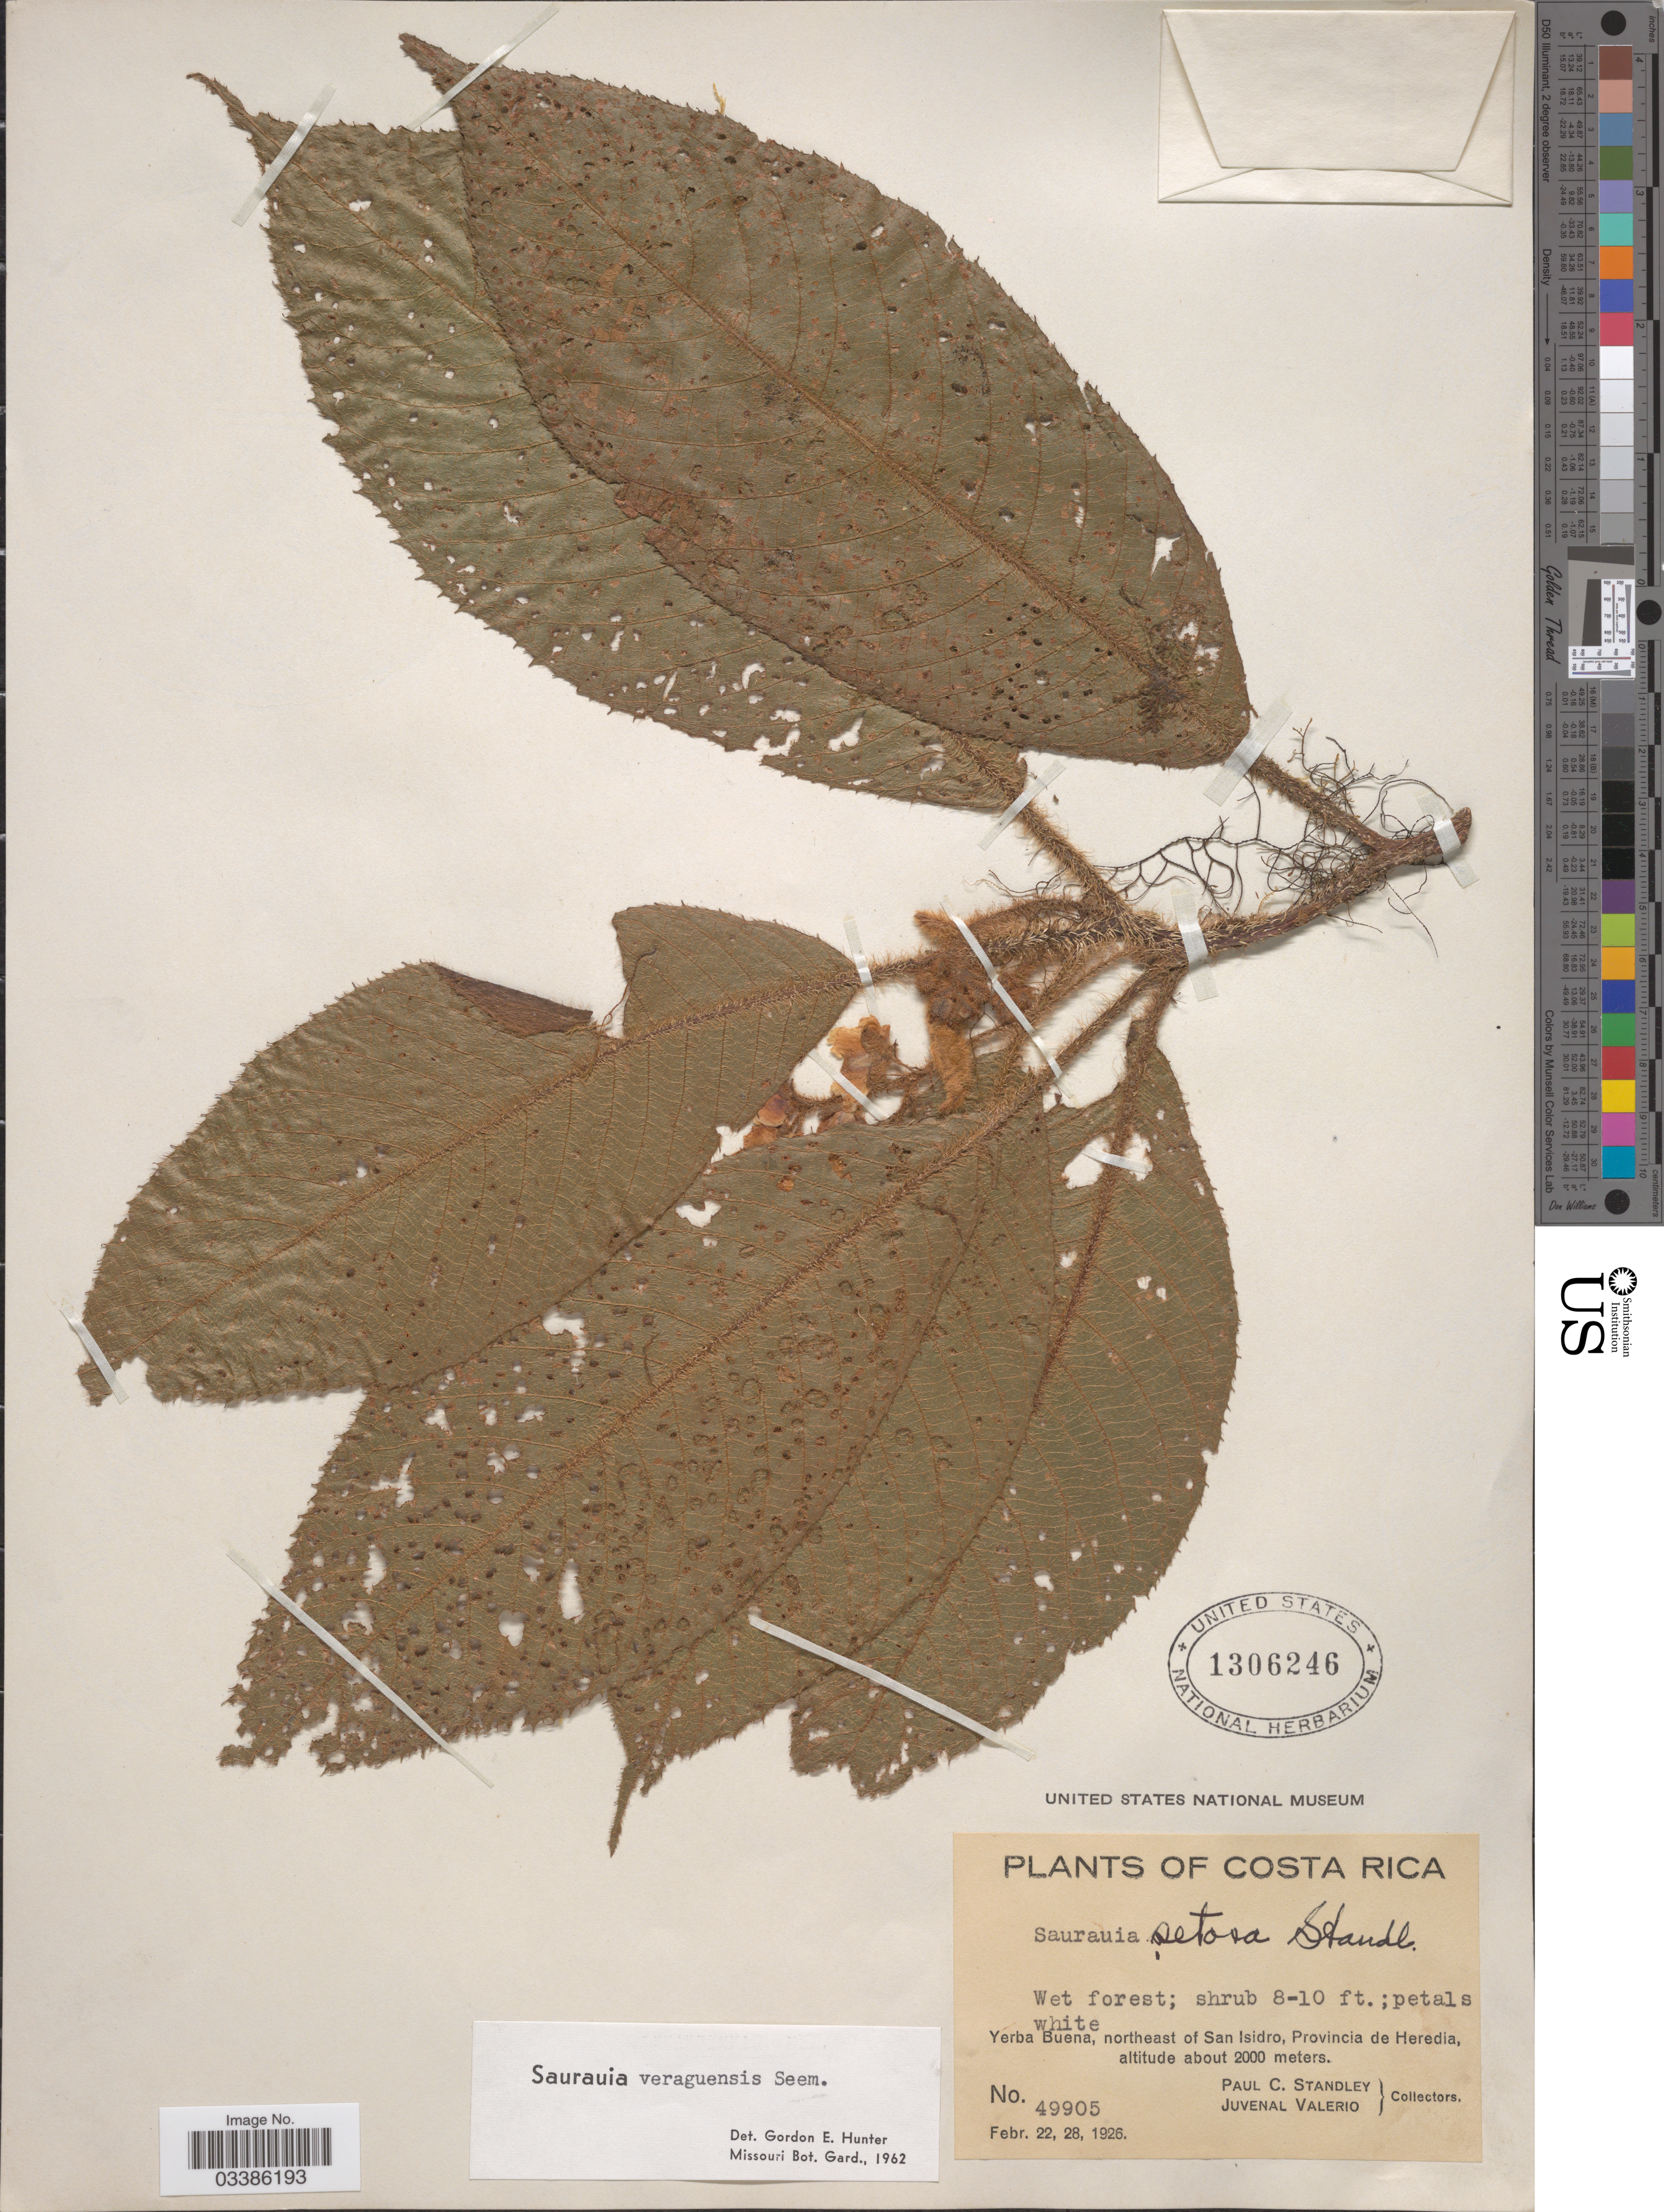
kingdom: Plantae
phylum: Tracheophyta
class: Magnoliopsida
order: Ericales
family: Actinidiaceae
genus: Saurauia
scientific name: Saurauia veraguasensis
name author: Seem.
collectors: P. C. Standley & J. Valerio R.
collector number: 49905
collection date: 1926-02-22/1926-02-28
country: Costa Rica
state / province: Heredia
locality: Yerba Buena, northeast of San Isidro.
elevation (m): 2000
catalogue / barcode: US 1306246